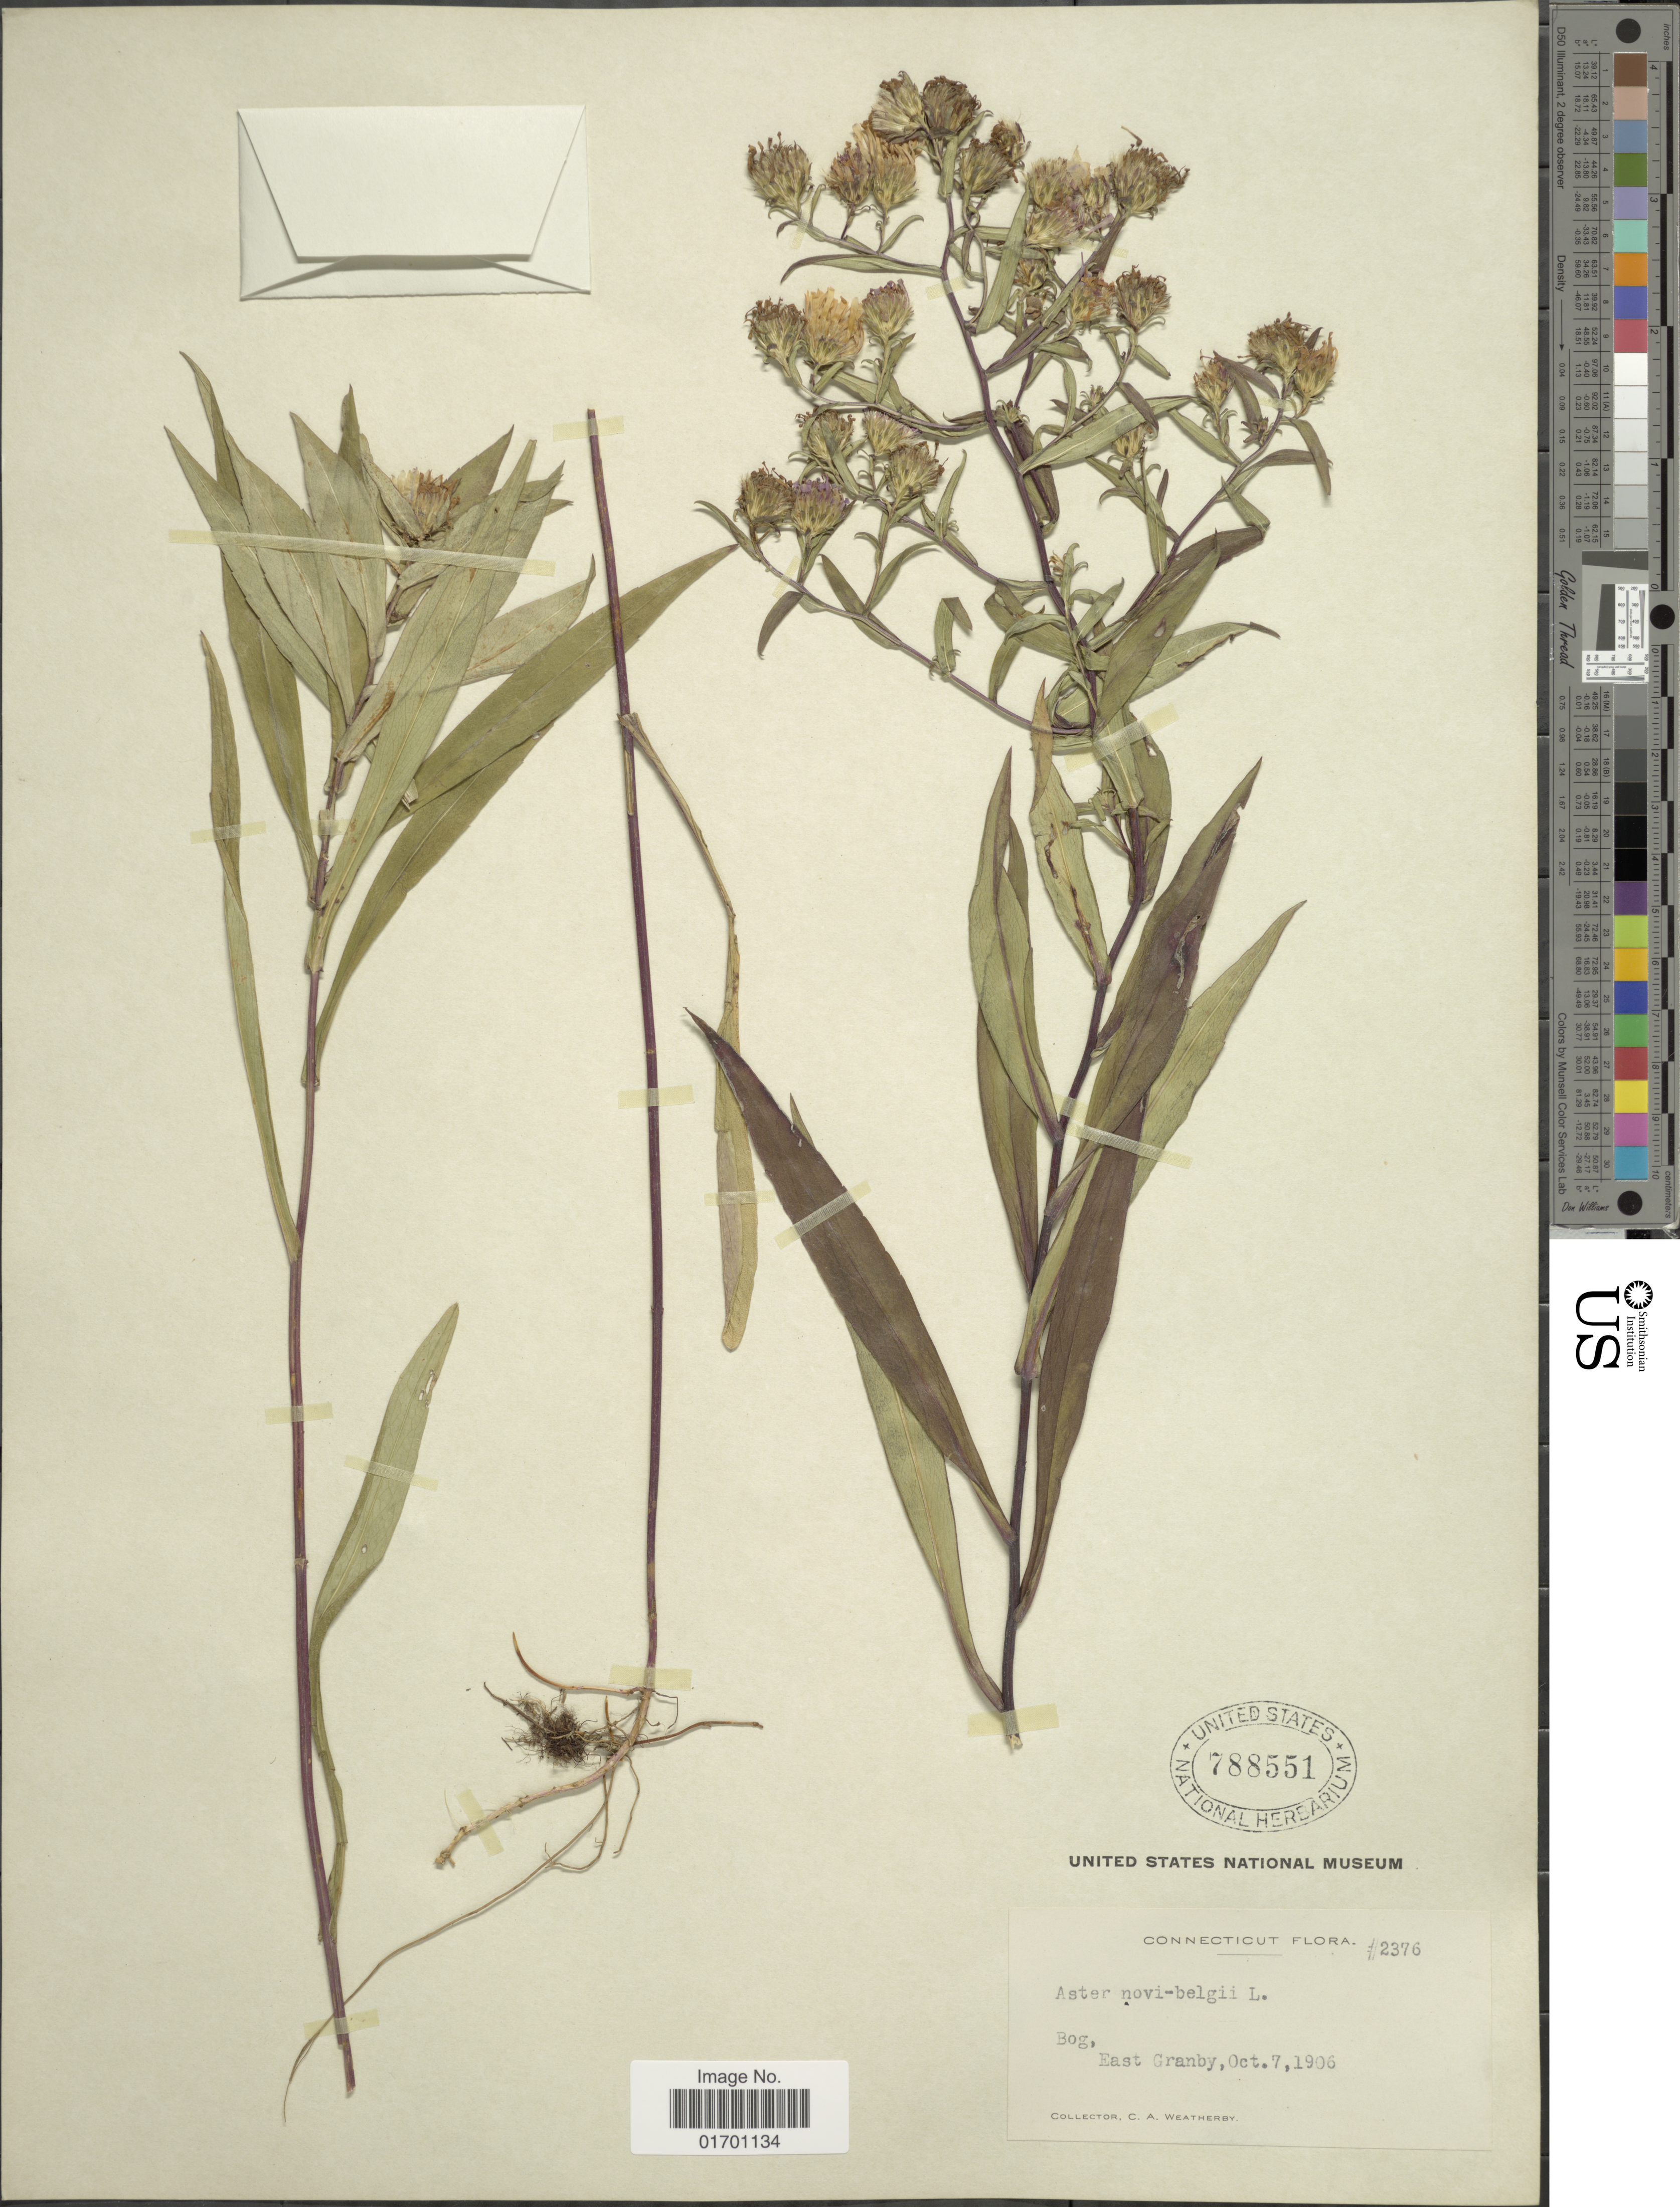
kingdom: Plantae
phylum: Tracheophyta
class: Magnoliopsida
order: Asterales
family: Asteraceae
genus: Symphyotrichum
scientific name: Symphyotrichum novi-belgii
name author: (L.) G.L. Nesom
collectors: C. A. Weatherby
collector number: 2376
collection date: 1906-10-07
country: United States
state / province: Connecticut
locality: Bog, East Granby.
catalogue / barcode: US 788551